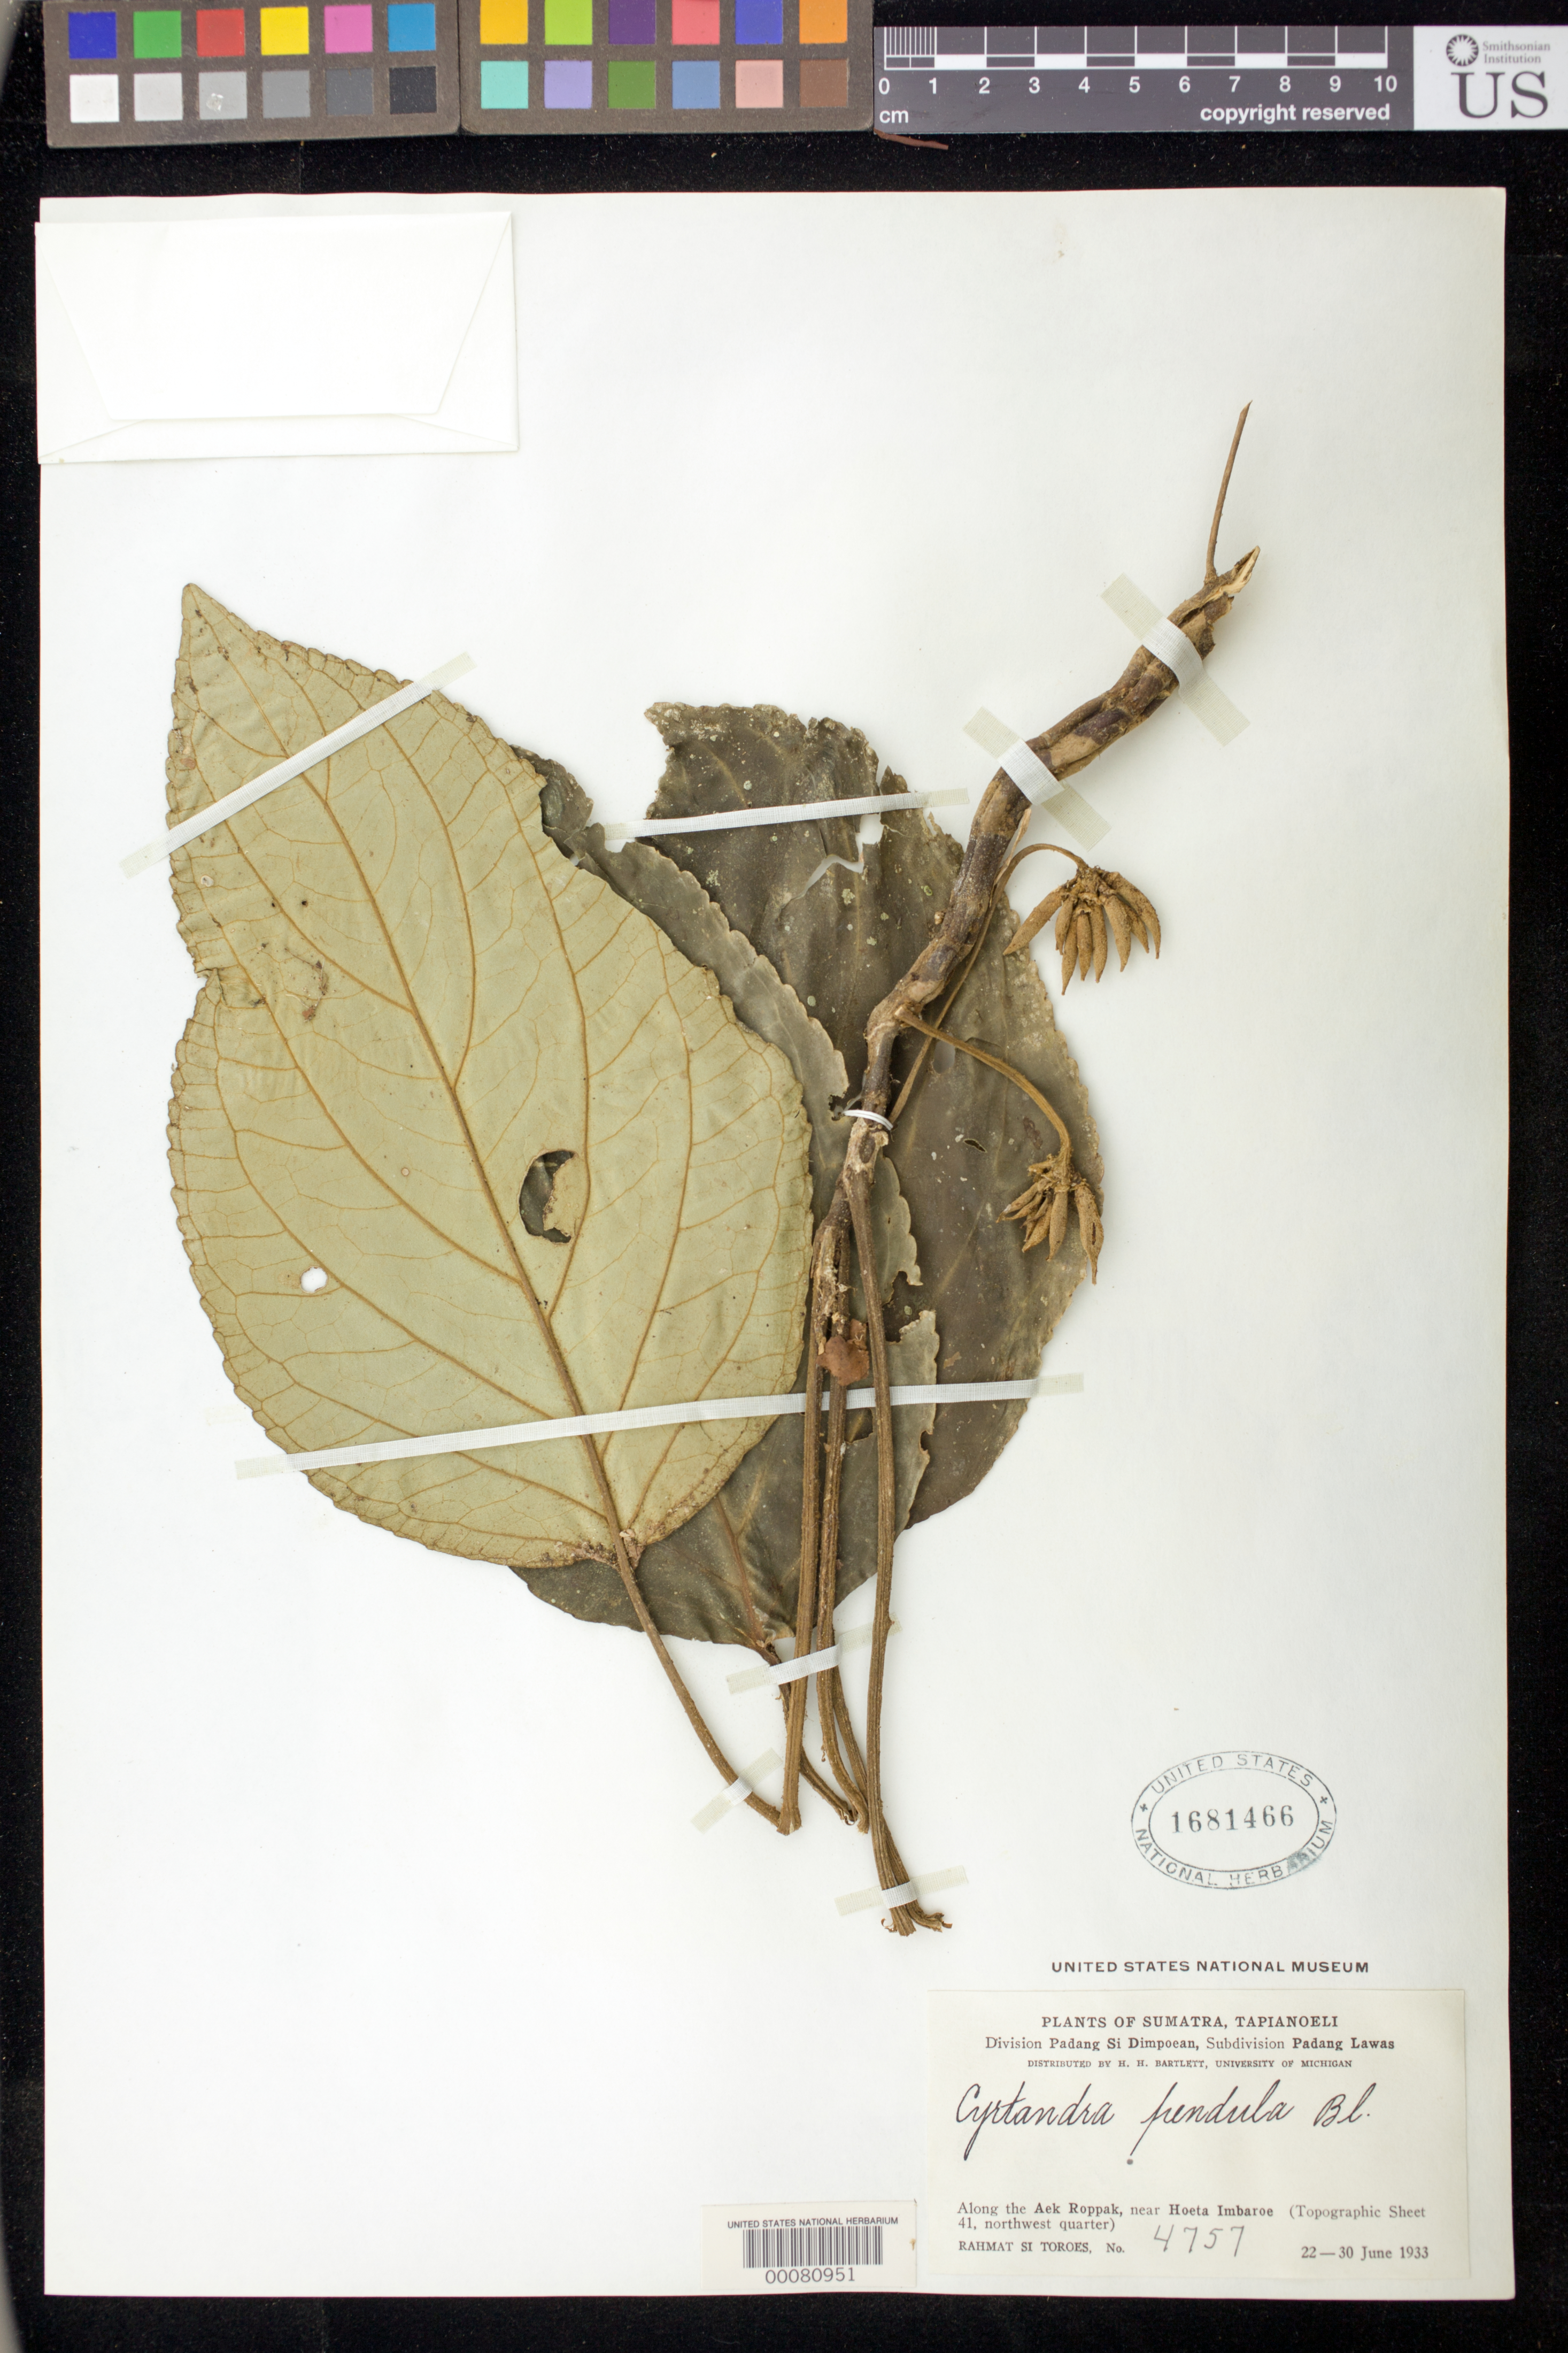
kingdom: Plantae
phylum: Tracheophyta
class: Magnoliopsida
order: Lamiales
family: Gesneriaceae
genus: Cyrtandra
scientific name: Cyrtandra pendula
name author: Blume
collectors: Rahmat Si Boeea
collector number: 4757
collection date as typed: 22-30 Jun 1933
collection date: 1933-06-22/1933-06-30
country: Indonesia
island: Sumatra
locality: Tapianoeli, division padang si dimpoean, subdivision padang lawas, along the aek roppak, near hoeta imbaroe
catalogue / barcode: US 1681466